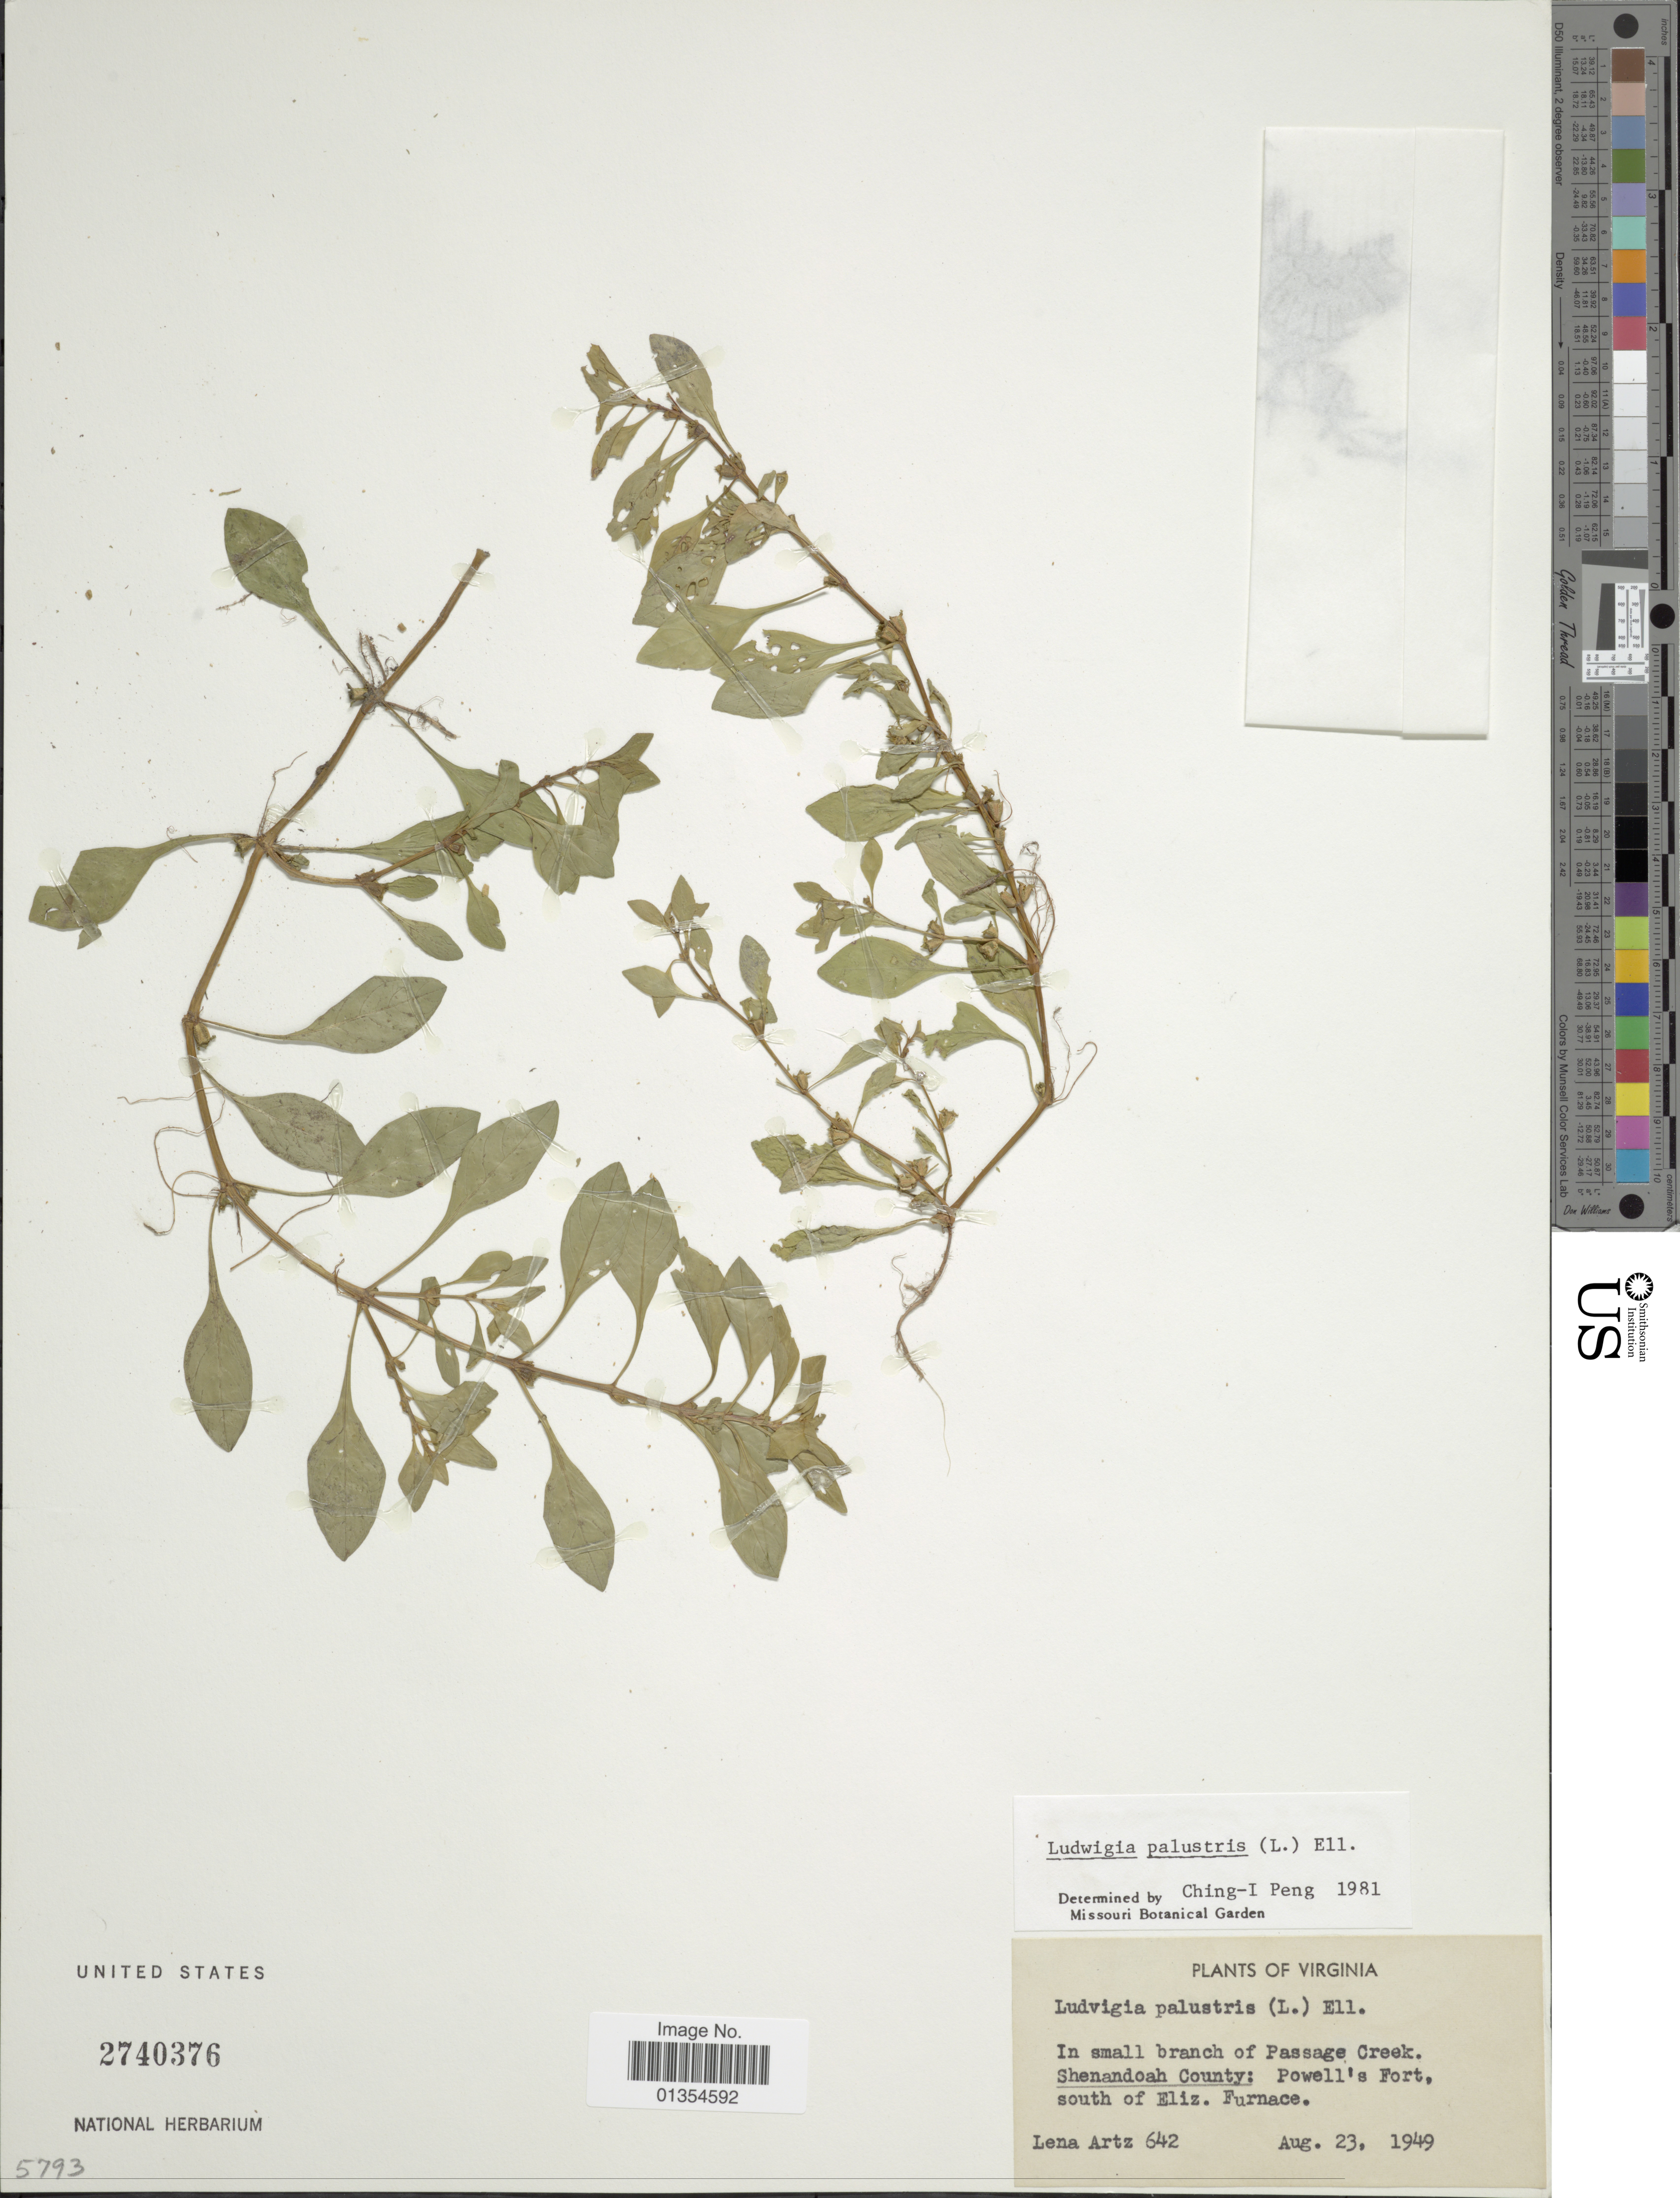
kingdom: Plantae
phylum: Tracheophyta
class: Magnoliopsida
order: Myrtales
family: Onagraceae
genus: Ludwigia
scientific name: Ludwigia palustris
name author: (L.) Elliott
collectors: L. Artz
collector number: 642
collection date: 1949-08-23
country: United States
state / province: Virginia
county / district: Shenandoah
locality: Shenandoah County: Powell's Fort, south of Eliz. Furnace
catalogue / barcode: US 2740376